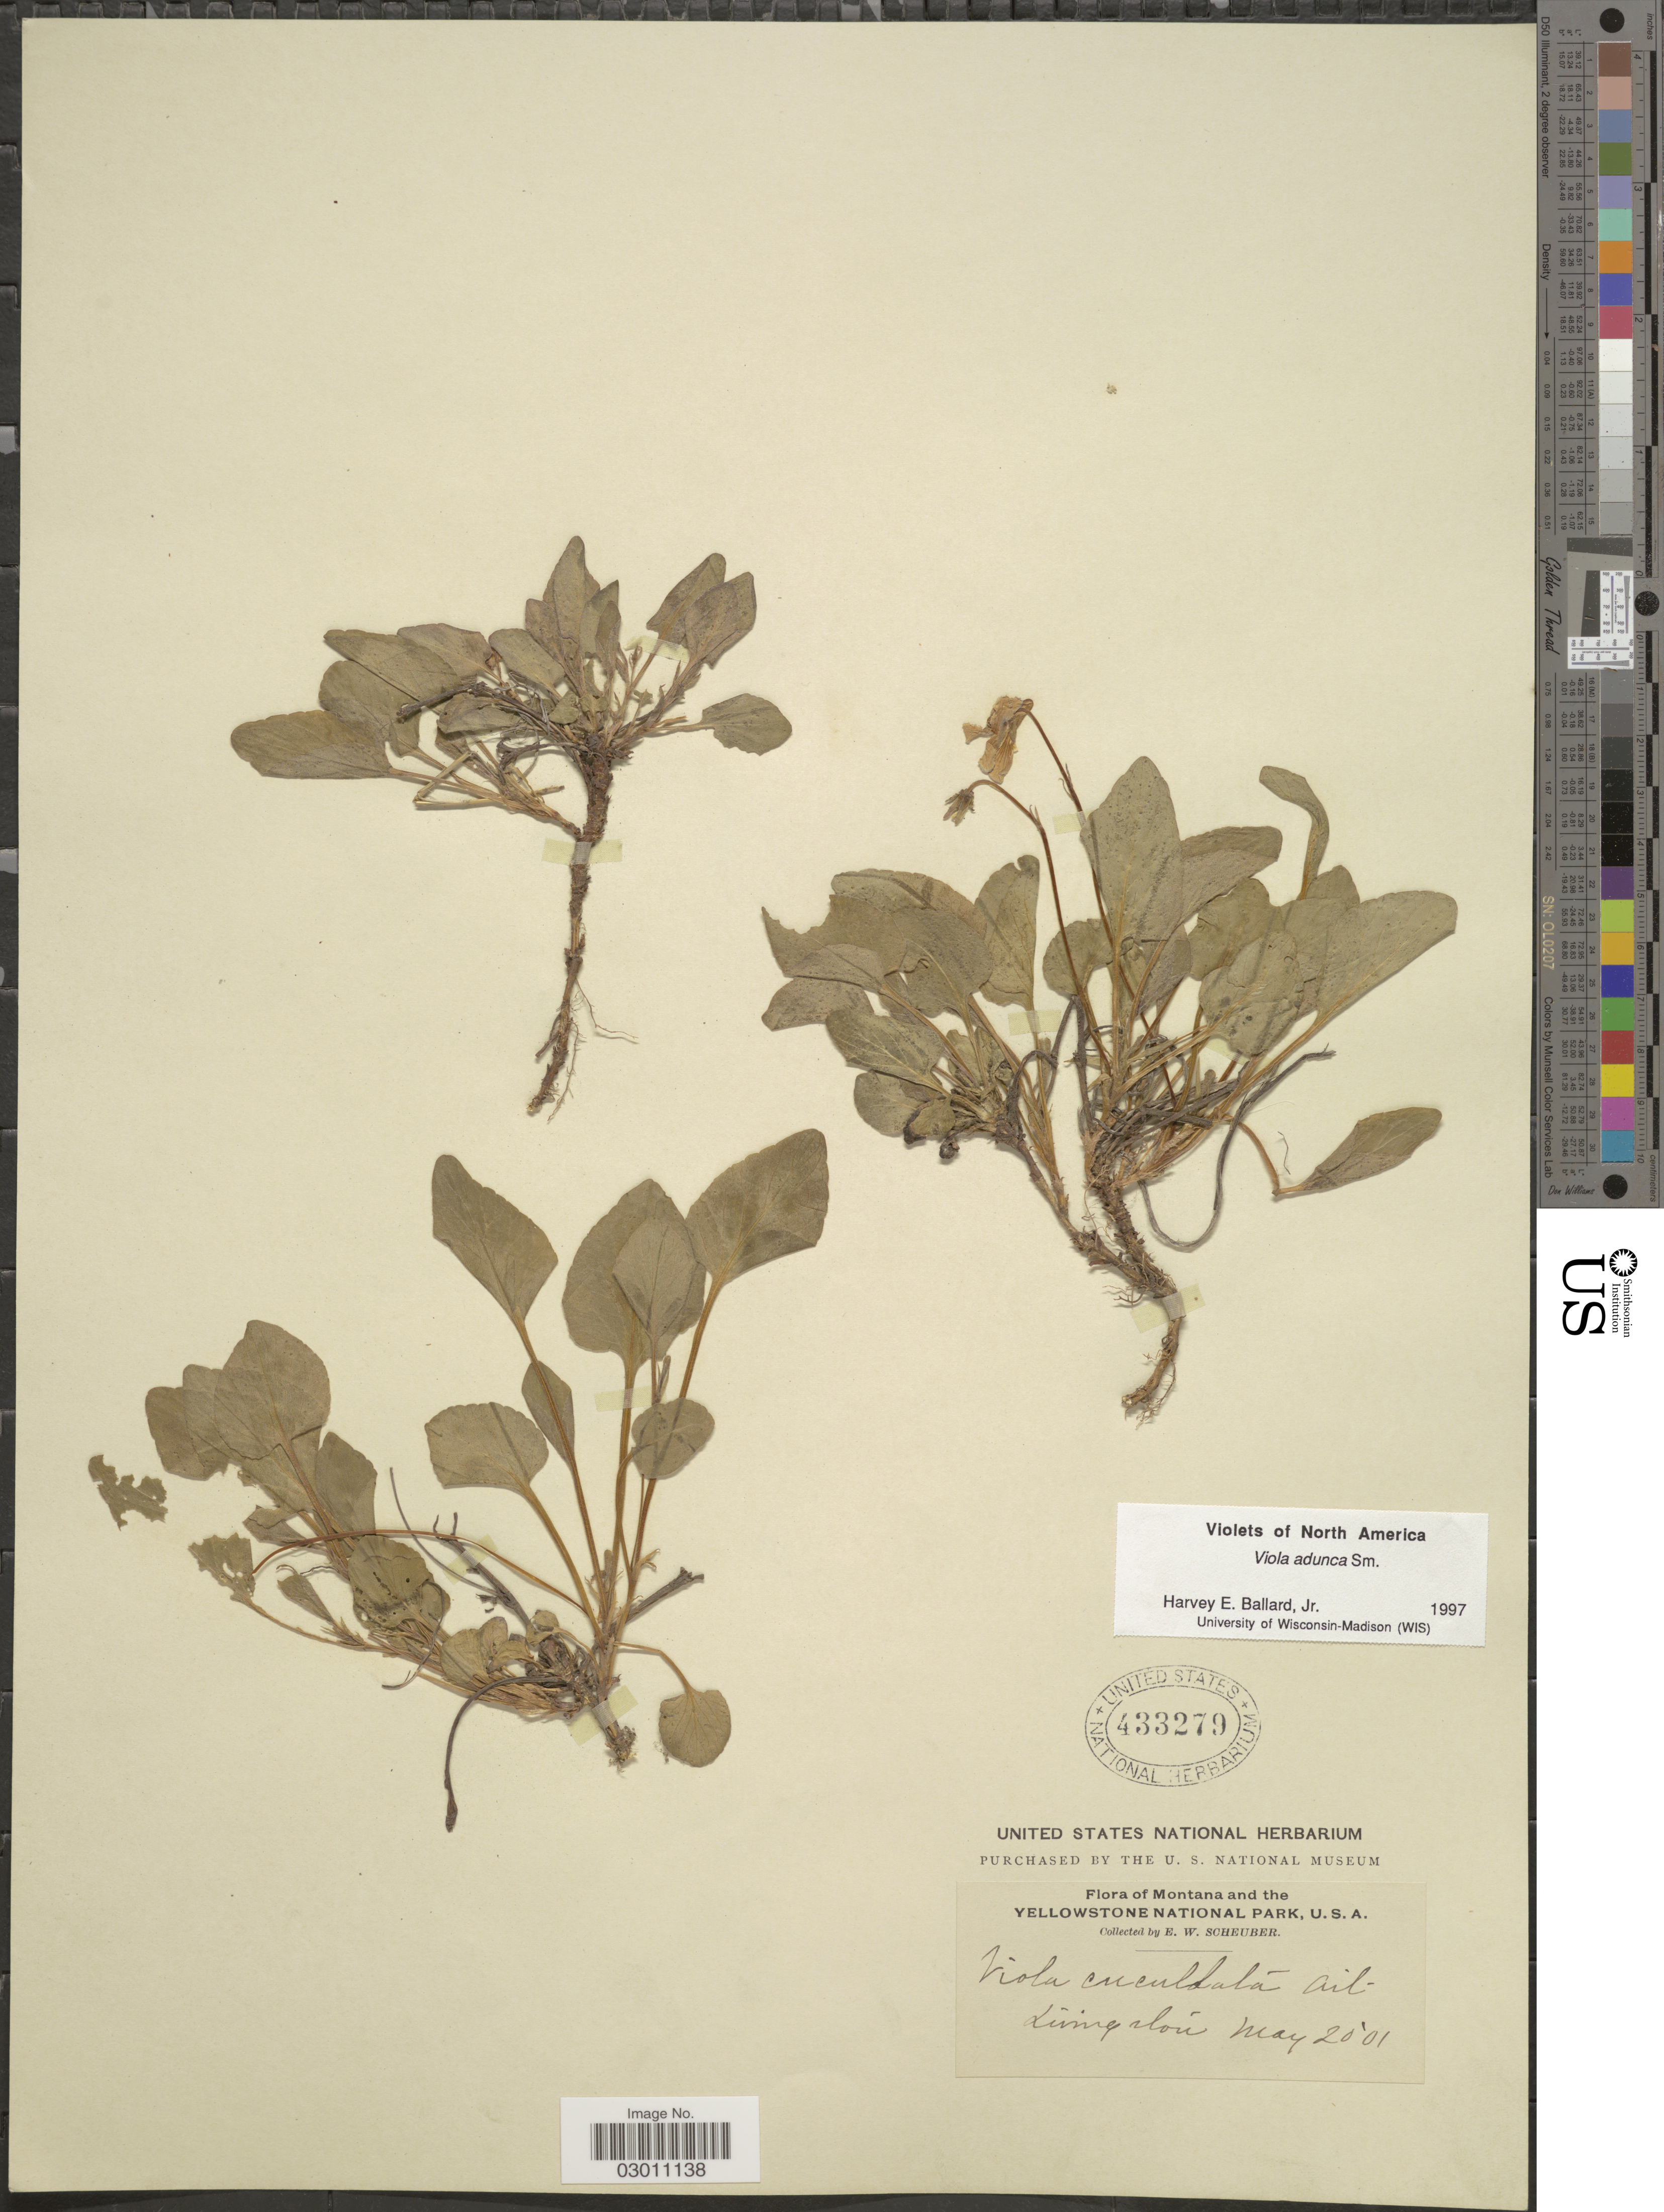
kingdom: Plantae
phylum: Tracheophyta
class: Magnoliopsida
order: Malpighiales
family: Violaceae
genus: Viola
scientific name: Viola adunca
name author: Sm.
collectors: E. Scheuber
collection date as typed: Transcribed d/m/y: 20/5/1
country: United States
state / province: Montana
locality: The Yellowstone National Park. Livingston.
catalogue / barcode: US 433279